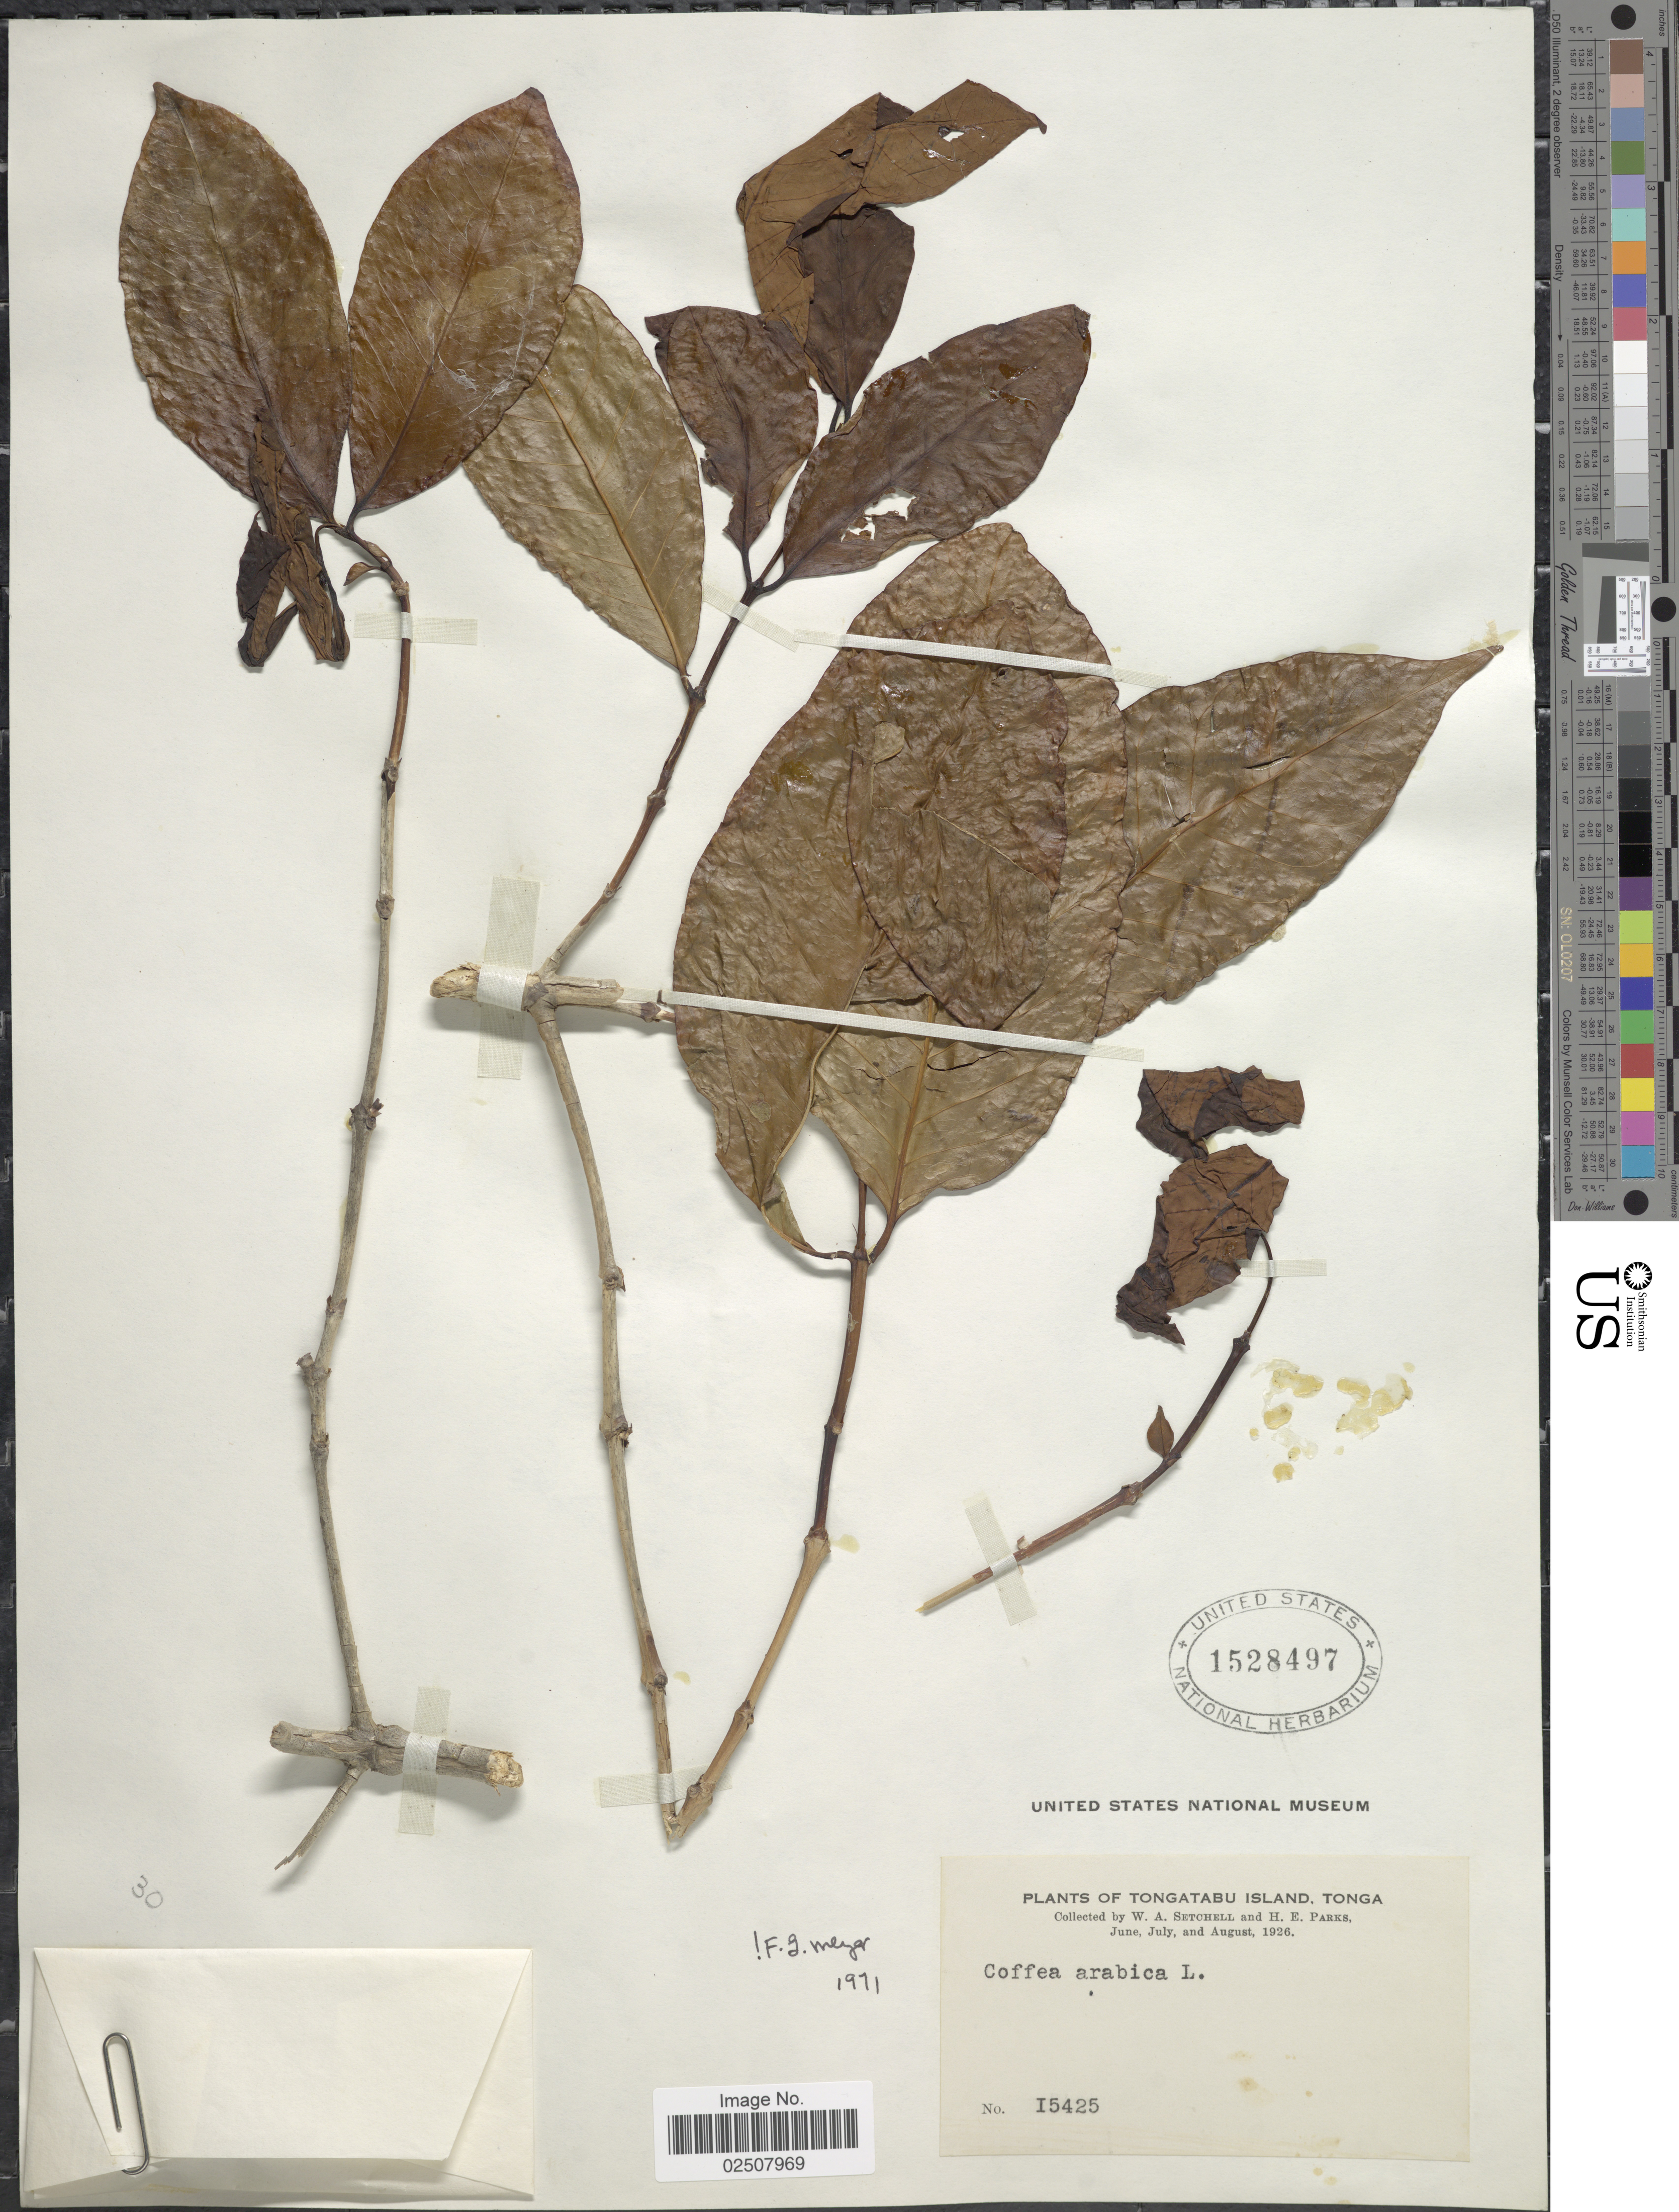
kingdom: Plantae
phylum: Tracheophyta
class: Magnoliopsida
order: Gentianales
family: Rubiaceae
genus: Coffea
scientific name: Coffea arabica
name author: L.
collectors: W. Setchell & H. E. Parks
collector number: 15425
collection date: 1926-06/1926-08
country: Tonga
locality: Tongatabu Island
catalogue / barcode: US 1528497